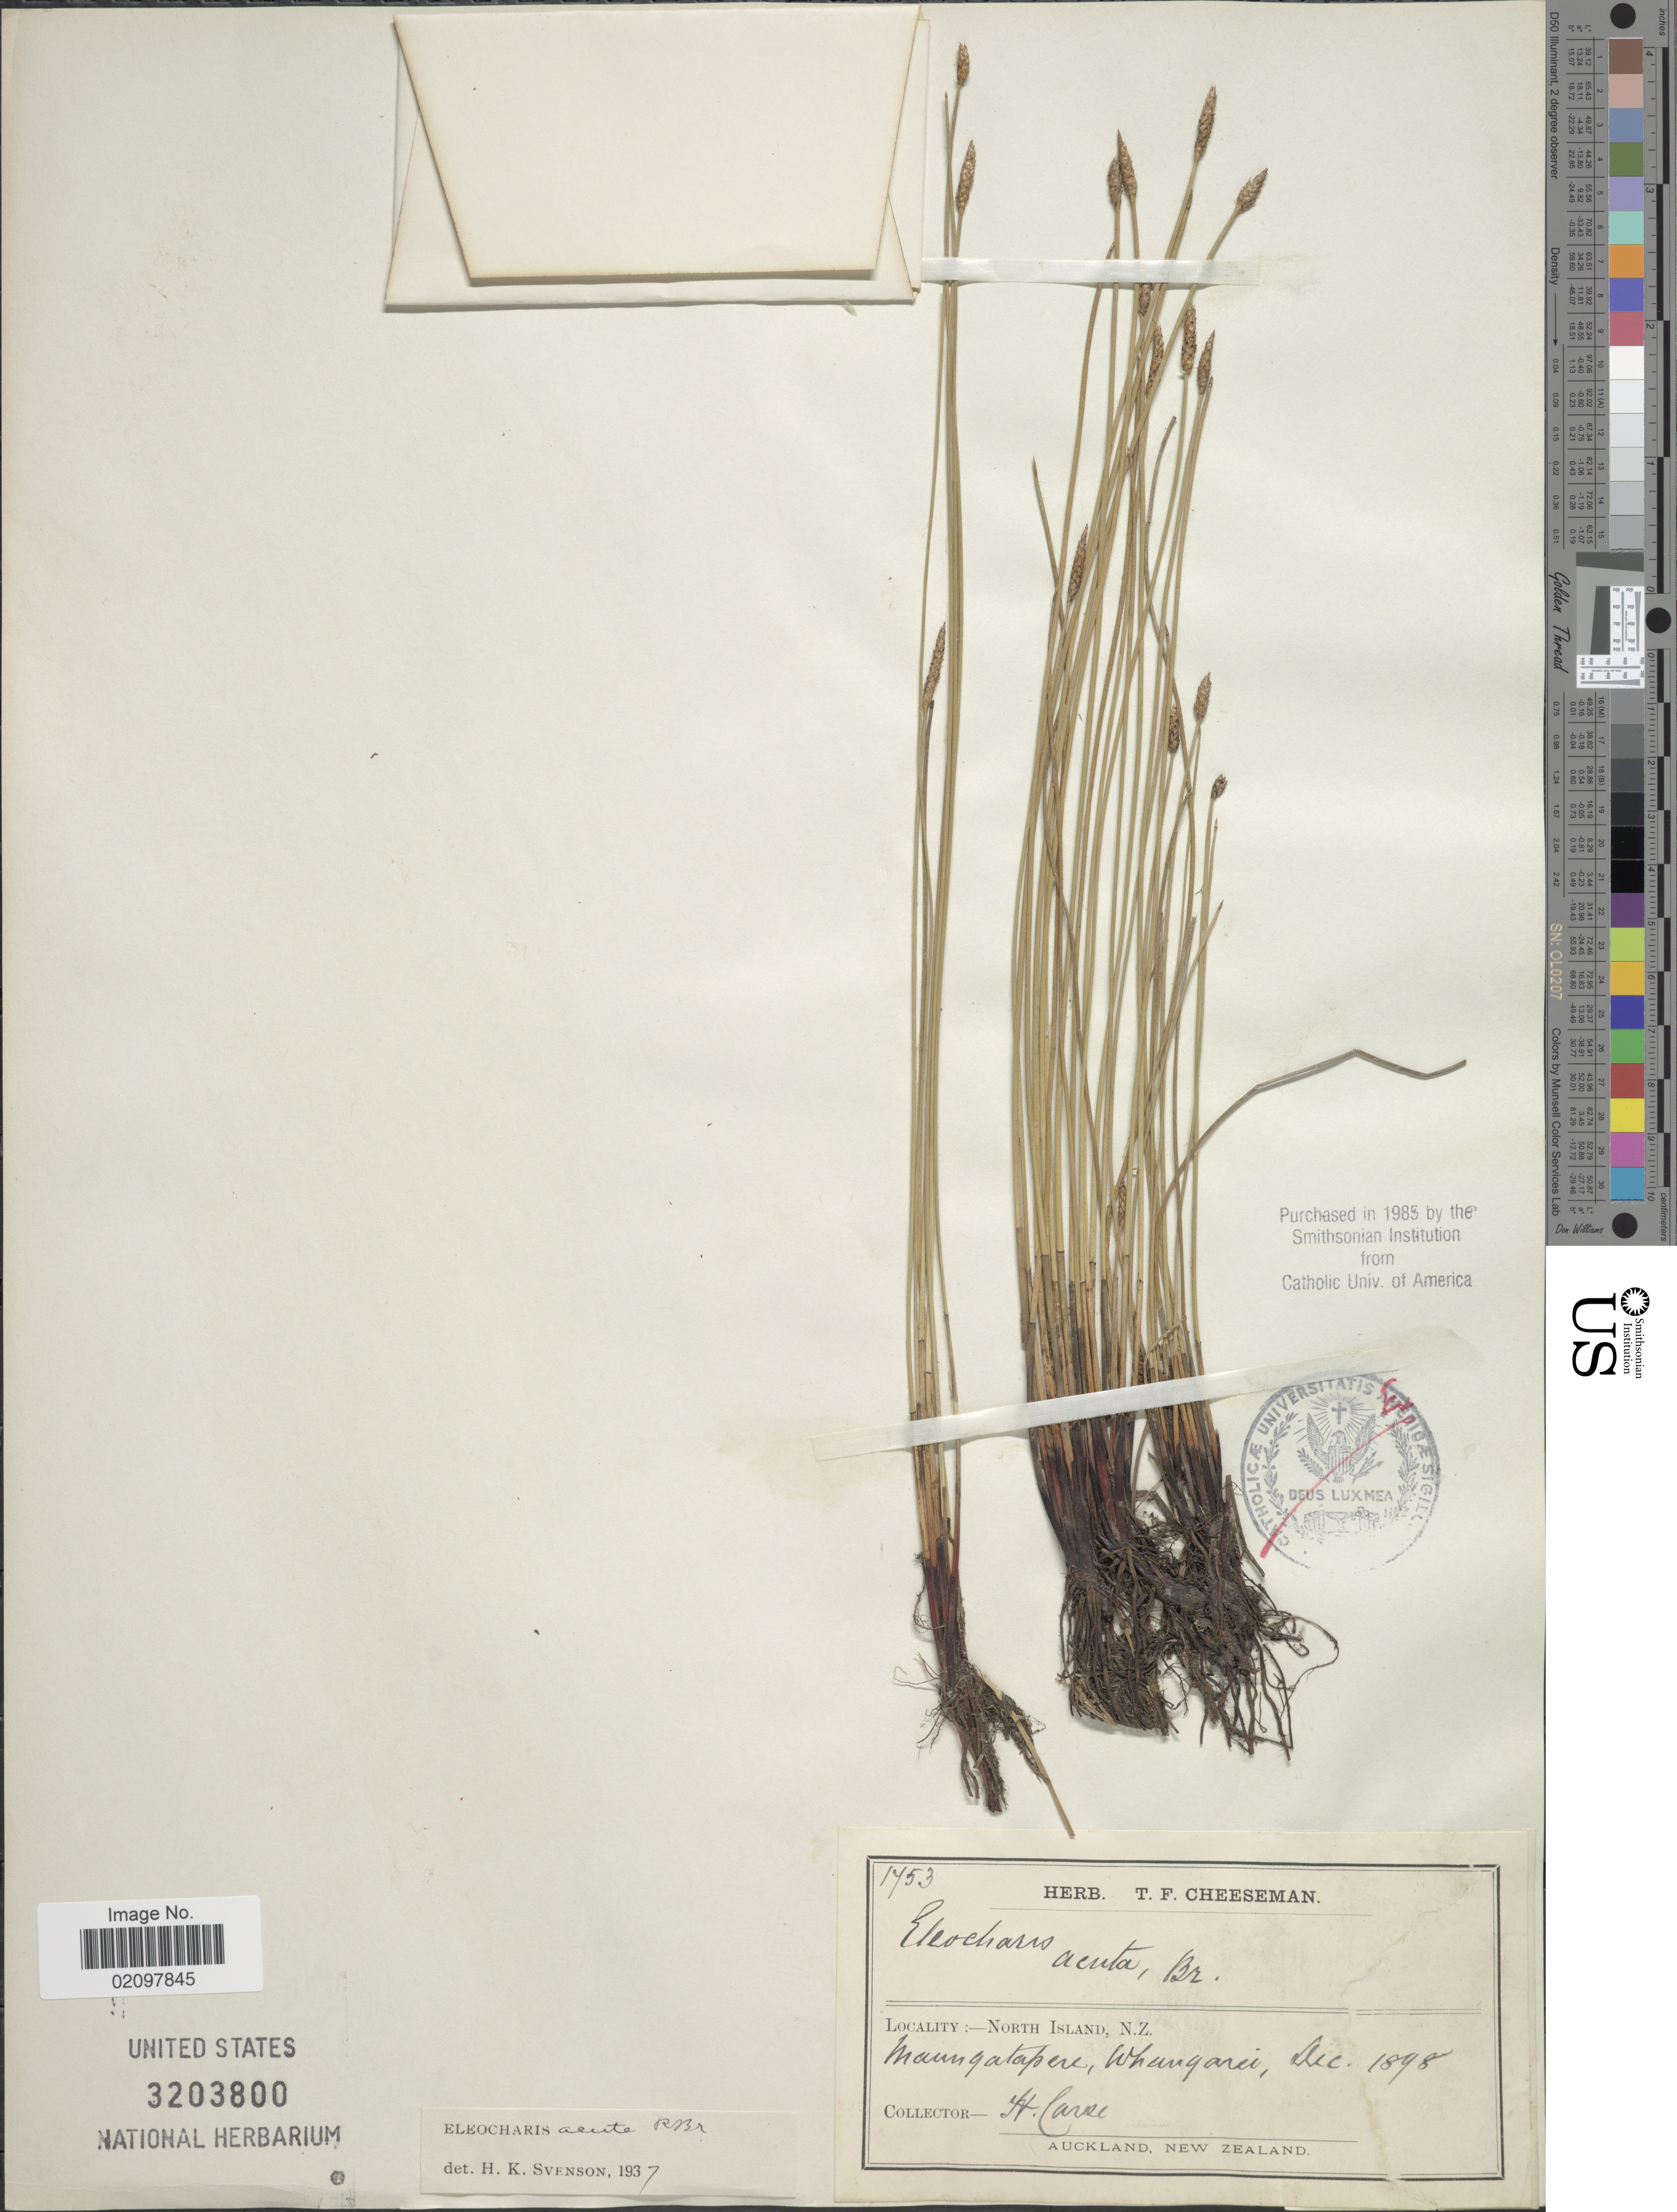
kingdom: Plantae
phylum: Tracheophyta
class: Liliopsida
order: Poales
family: Cyperaceae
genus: Eleocharis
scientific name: Eleocharis acuta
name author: R. Br.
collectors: H. Carse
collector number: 1753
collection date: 1898-12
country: New Zealand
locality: North Island, N. Z. Maungatapere, Whangarei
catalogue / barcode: US 3203800